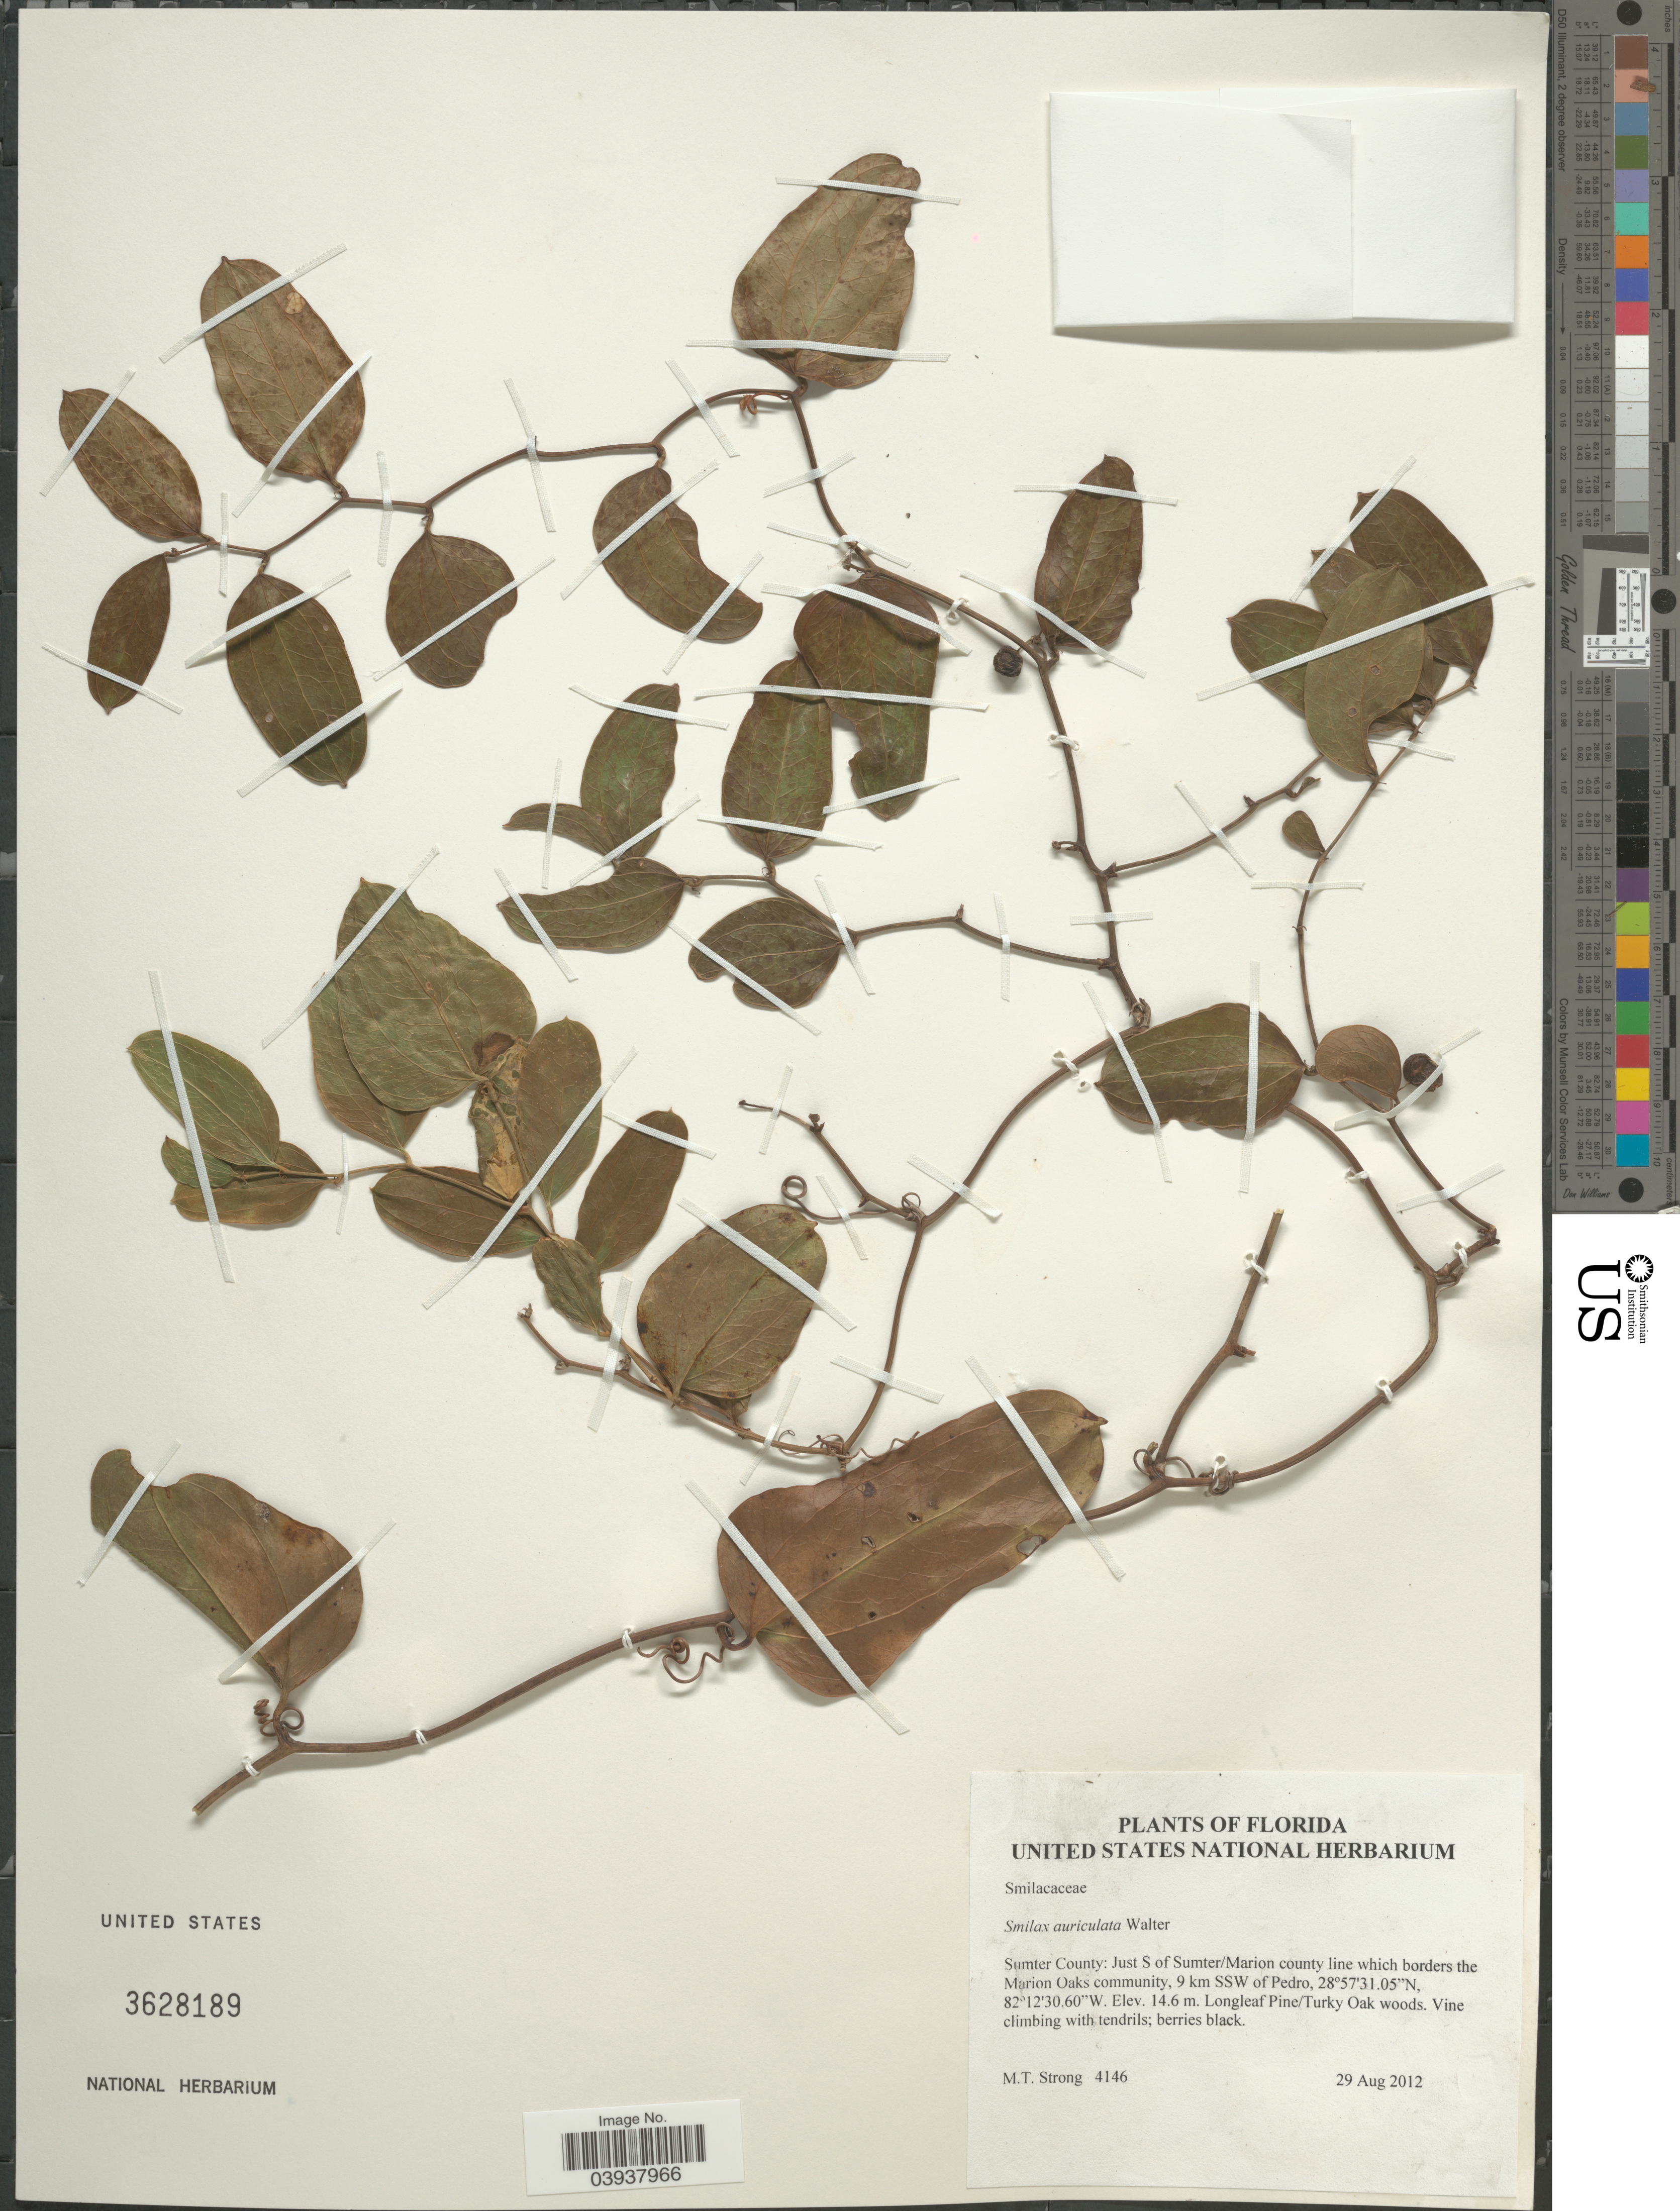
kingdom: Plantae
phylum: Tracheophyta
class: Liliopsida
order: Liliales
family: Smilacaceae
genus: Smilax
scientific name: Smilax auriculata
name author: Walter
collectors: M. T. Strong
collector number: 4146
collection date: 2012-08-29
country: United States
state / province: Florida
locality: Sumter County: Just S of Sumter/Marion county line which borders the Marion Oaks community, 9 km SSW of Pedro.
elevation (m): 14.6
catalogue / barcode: US 3628189